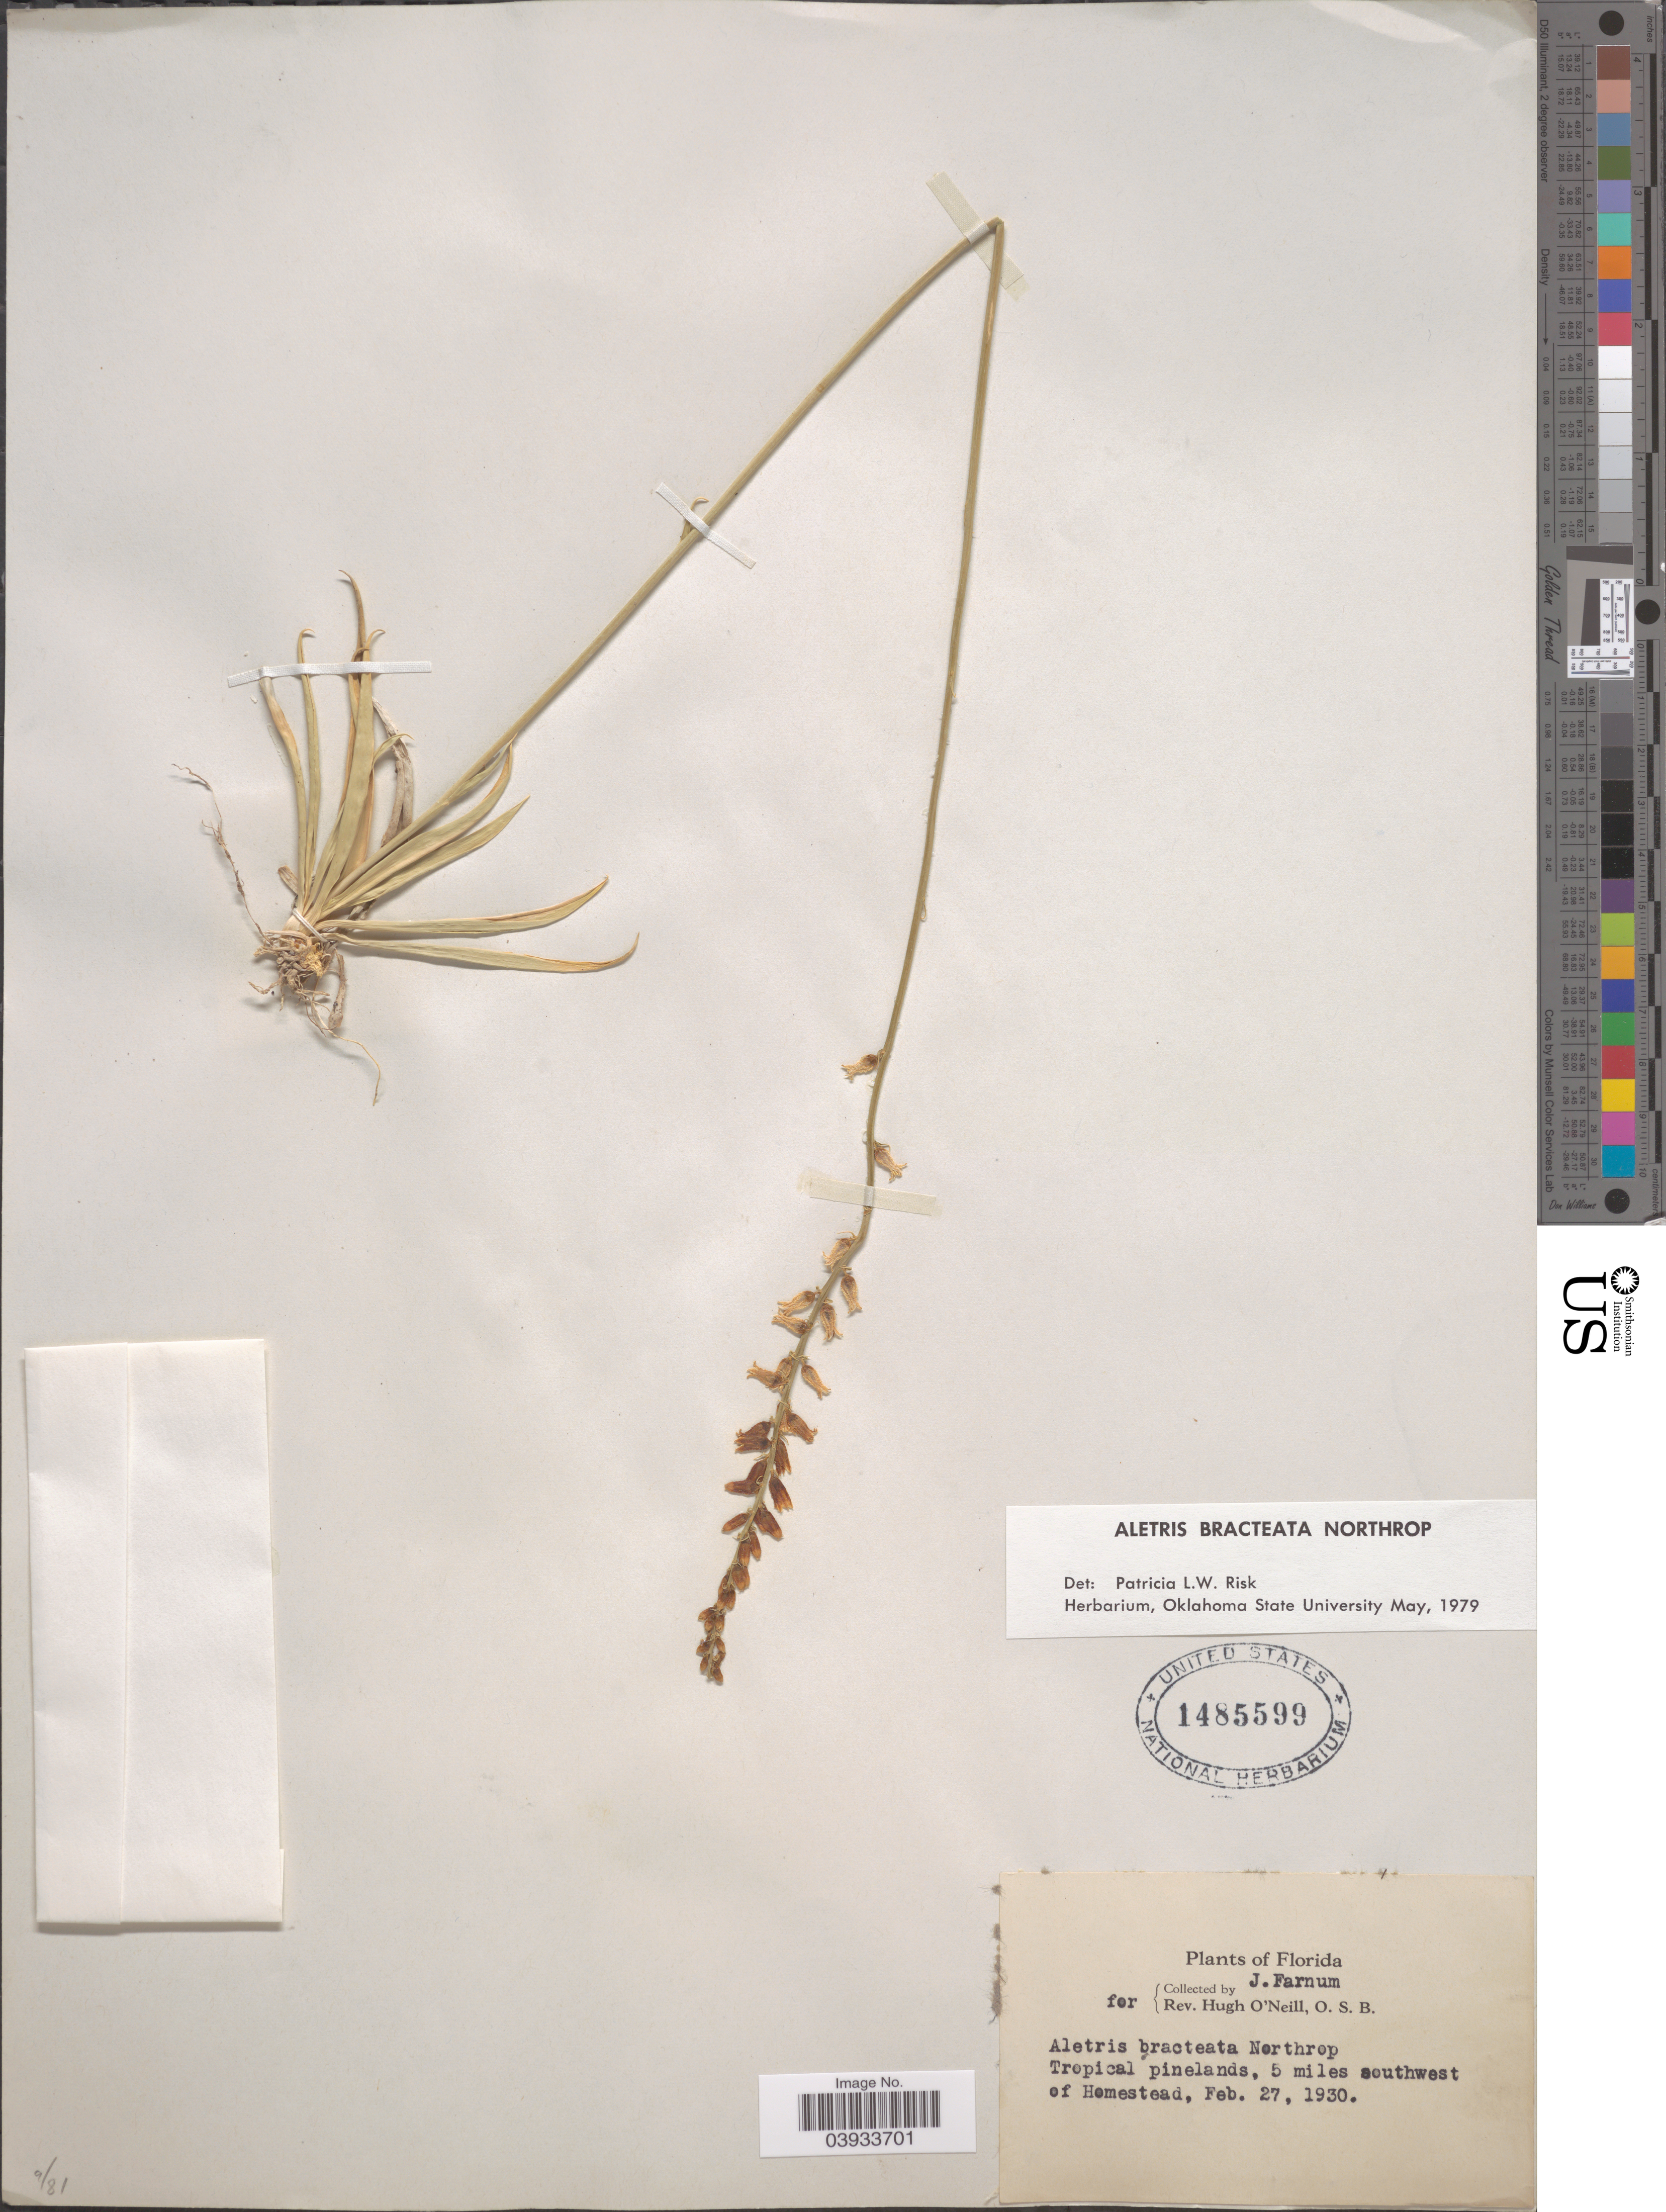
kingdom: Plantae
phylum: Tracheophyta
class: Liliopsida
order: Dioscoreales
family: Nartheciaceae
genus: Aletris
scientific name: Aletris bracteata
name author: Northr.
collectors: J. Farnum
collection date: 1930-02-27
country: United States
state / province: Florida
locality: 5 miles southwest of Homestead.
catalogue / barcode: US 1485599